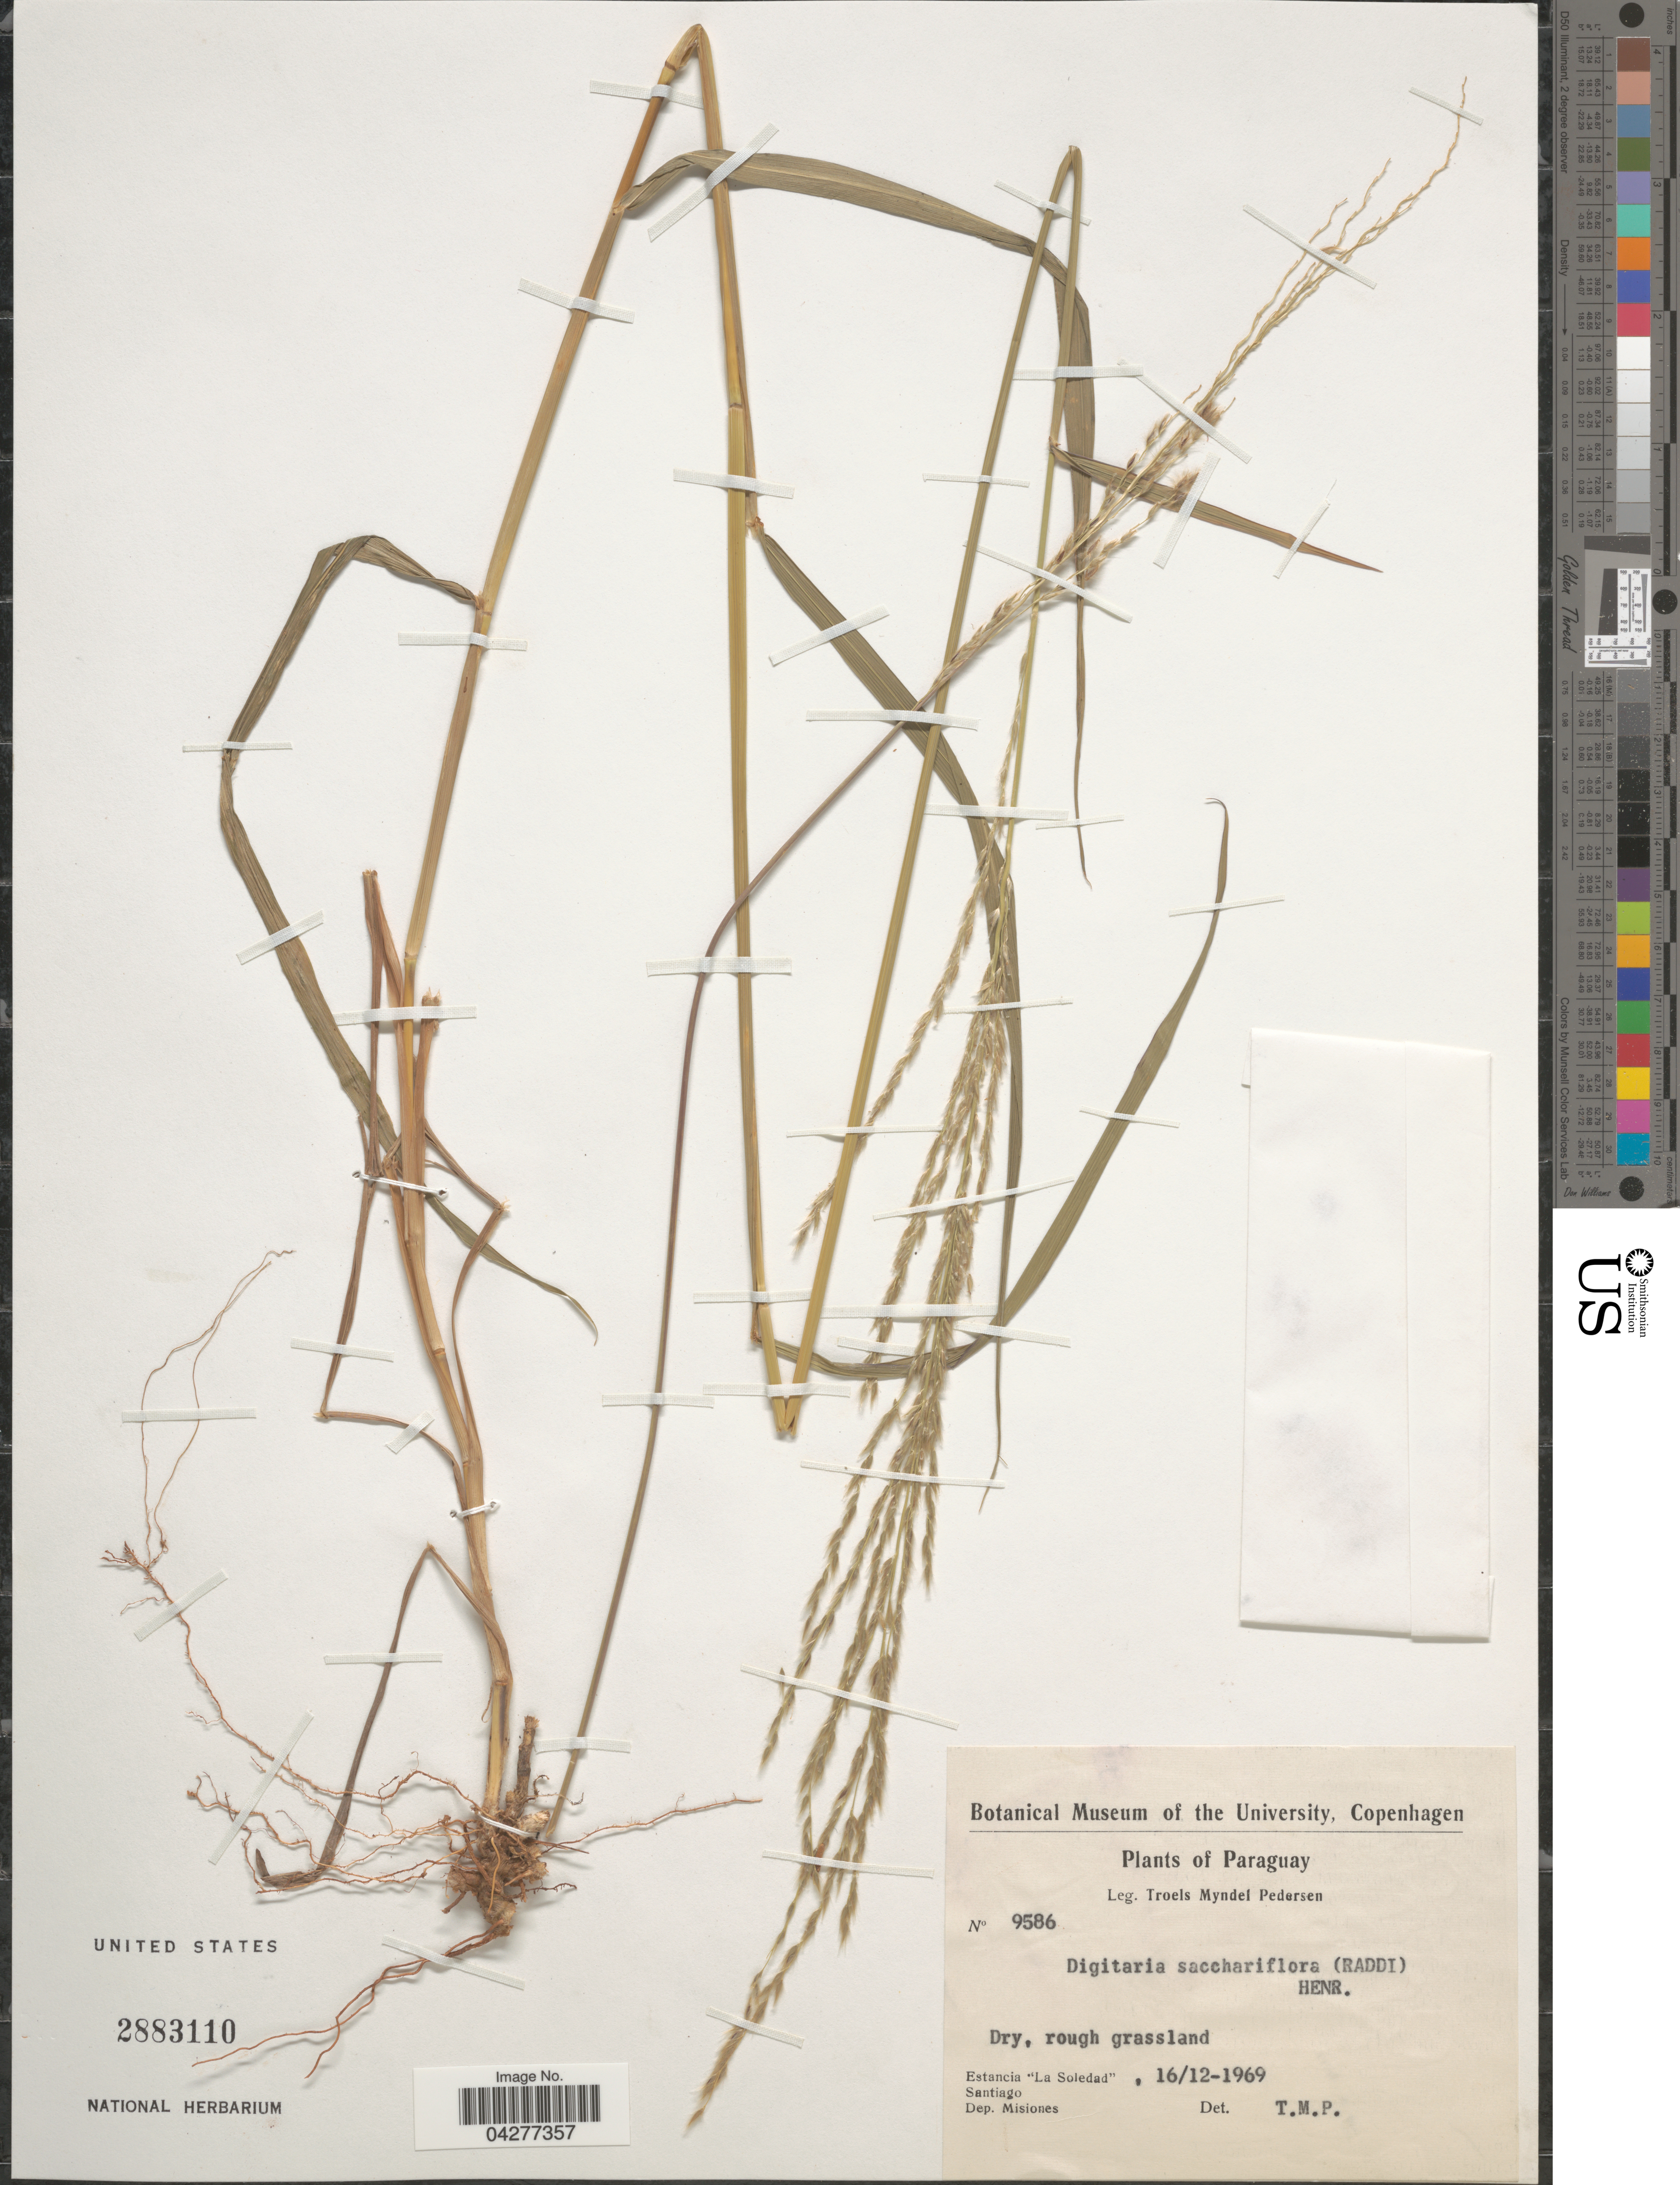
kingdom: Plantae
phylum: Tracheophyta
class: Liliopsida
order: Poales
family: Poaceae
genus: Digitaria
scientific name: Digitaria sacchariflora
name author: (Nees) Henr.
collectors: T. Pederson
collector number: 9586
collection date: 1969-12-16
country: Paraguay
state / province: Misiones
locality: Estancia "La Soledad". Santiago. Dep. Misiones.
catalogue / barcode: US 2883110